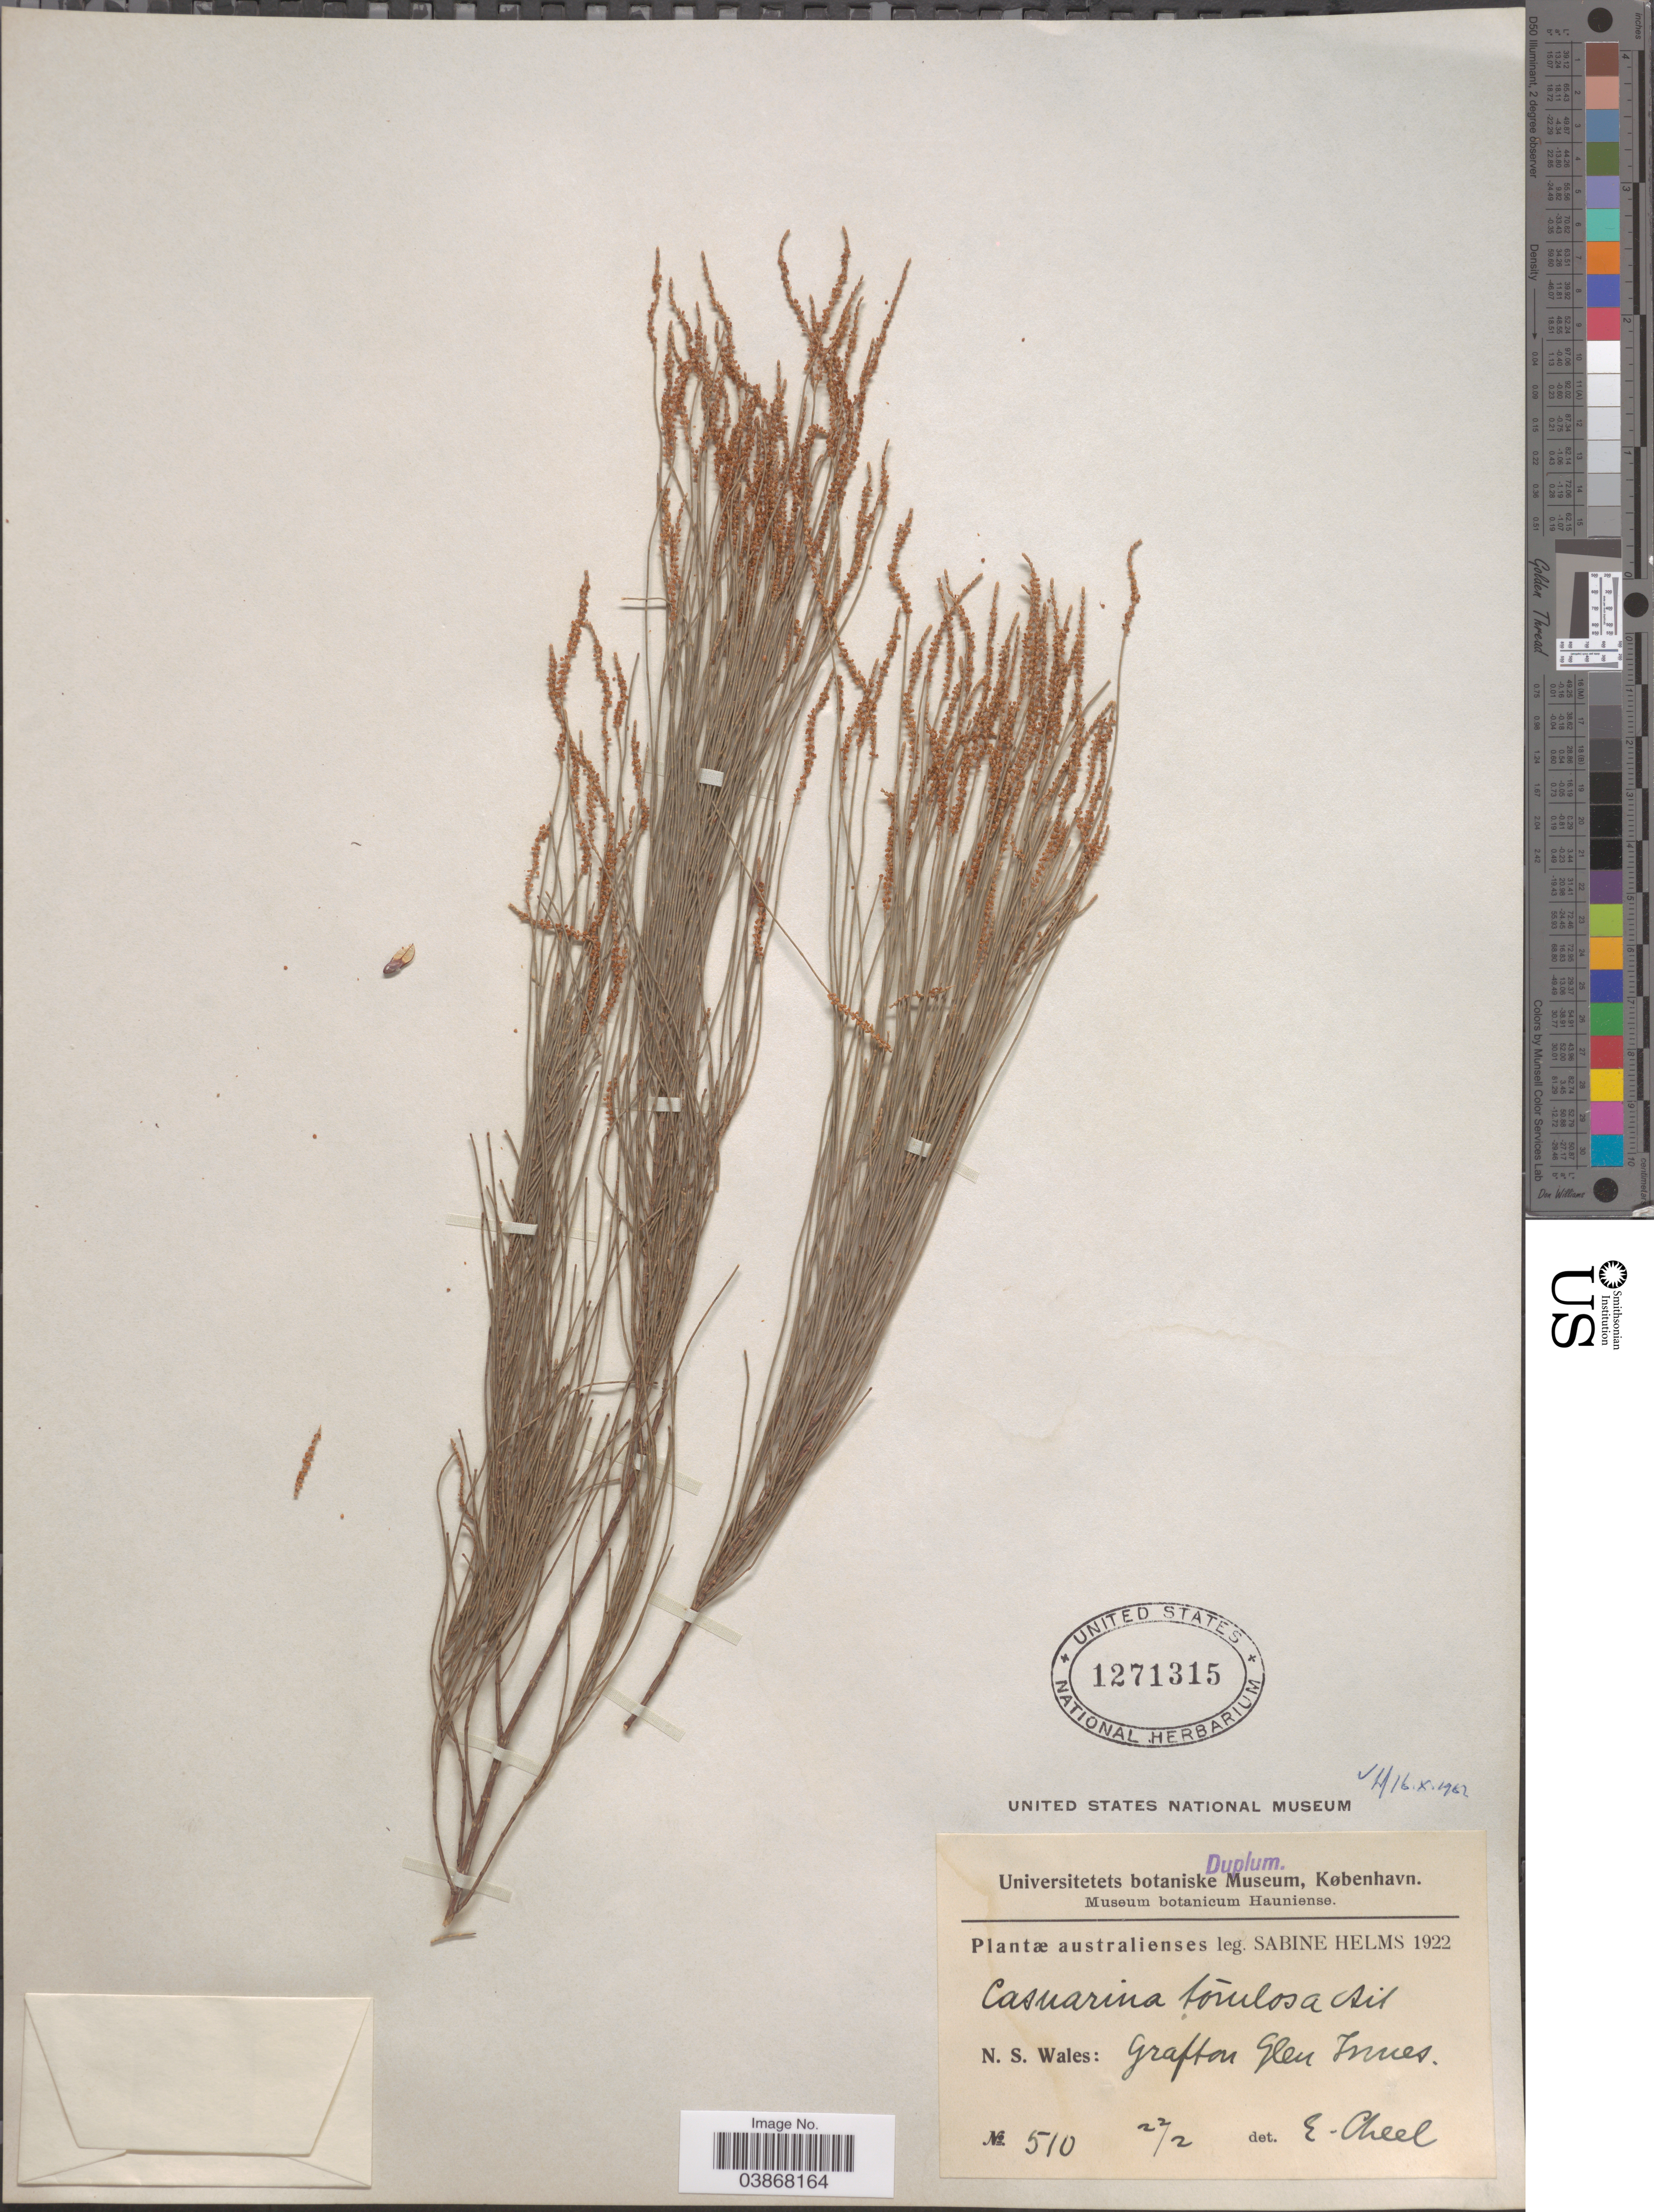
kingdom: Plantae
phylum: Tracheophyta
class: Magnoliopsida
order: Fagales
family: Casuarinaceae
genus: Allocasuarina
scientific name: Allocasuarina torulosa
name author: (Aiton) L.A.S. Johnson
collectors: S. Helms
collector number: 510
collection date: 1922-02-22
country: Australia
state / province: New South Wales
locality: Grafton Glen Innes.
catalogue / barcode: US 1271315